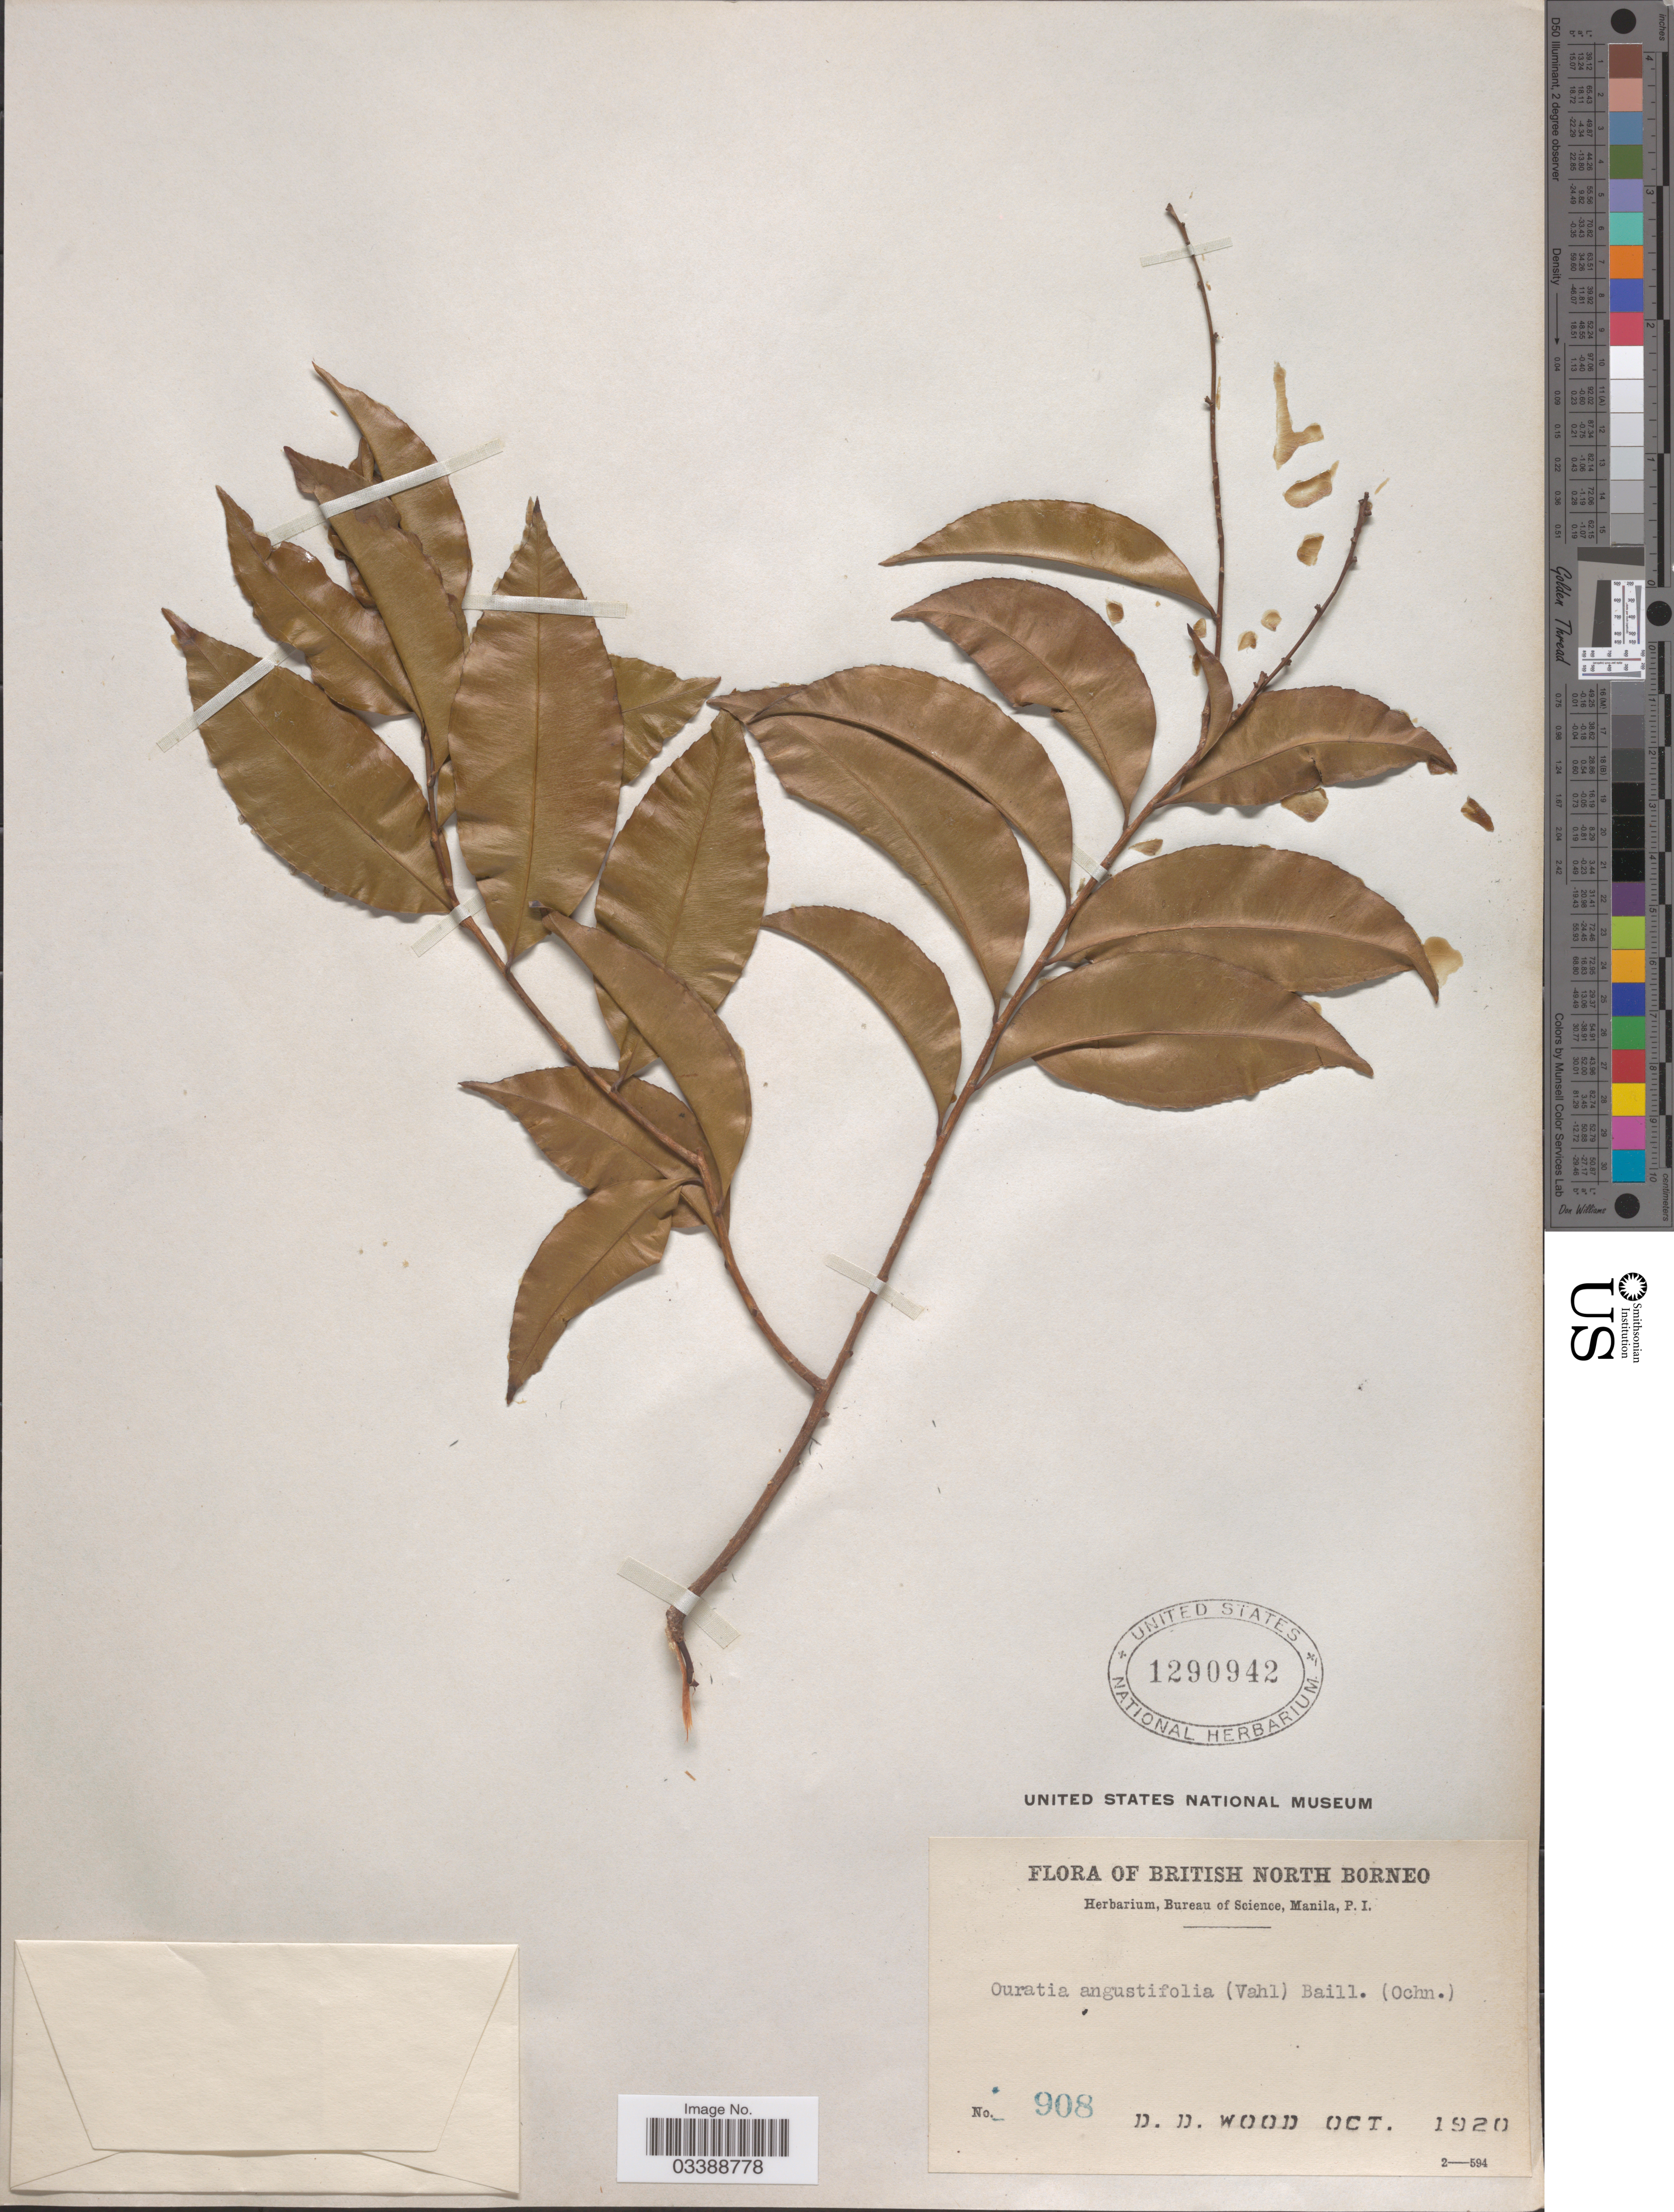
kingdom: Plantae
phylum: Tracheophyta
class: Magnoliopsida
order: Malpighiales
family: Ochnaceae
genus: Campylospermum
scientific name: Campylospermum serratum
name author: (Gaertn.) Bittrich & M.C.E. Amaral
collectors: D. Wood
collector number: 908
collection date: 1920-10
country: Malaysia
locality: British North Borneo.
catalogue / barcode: US 1290942